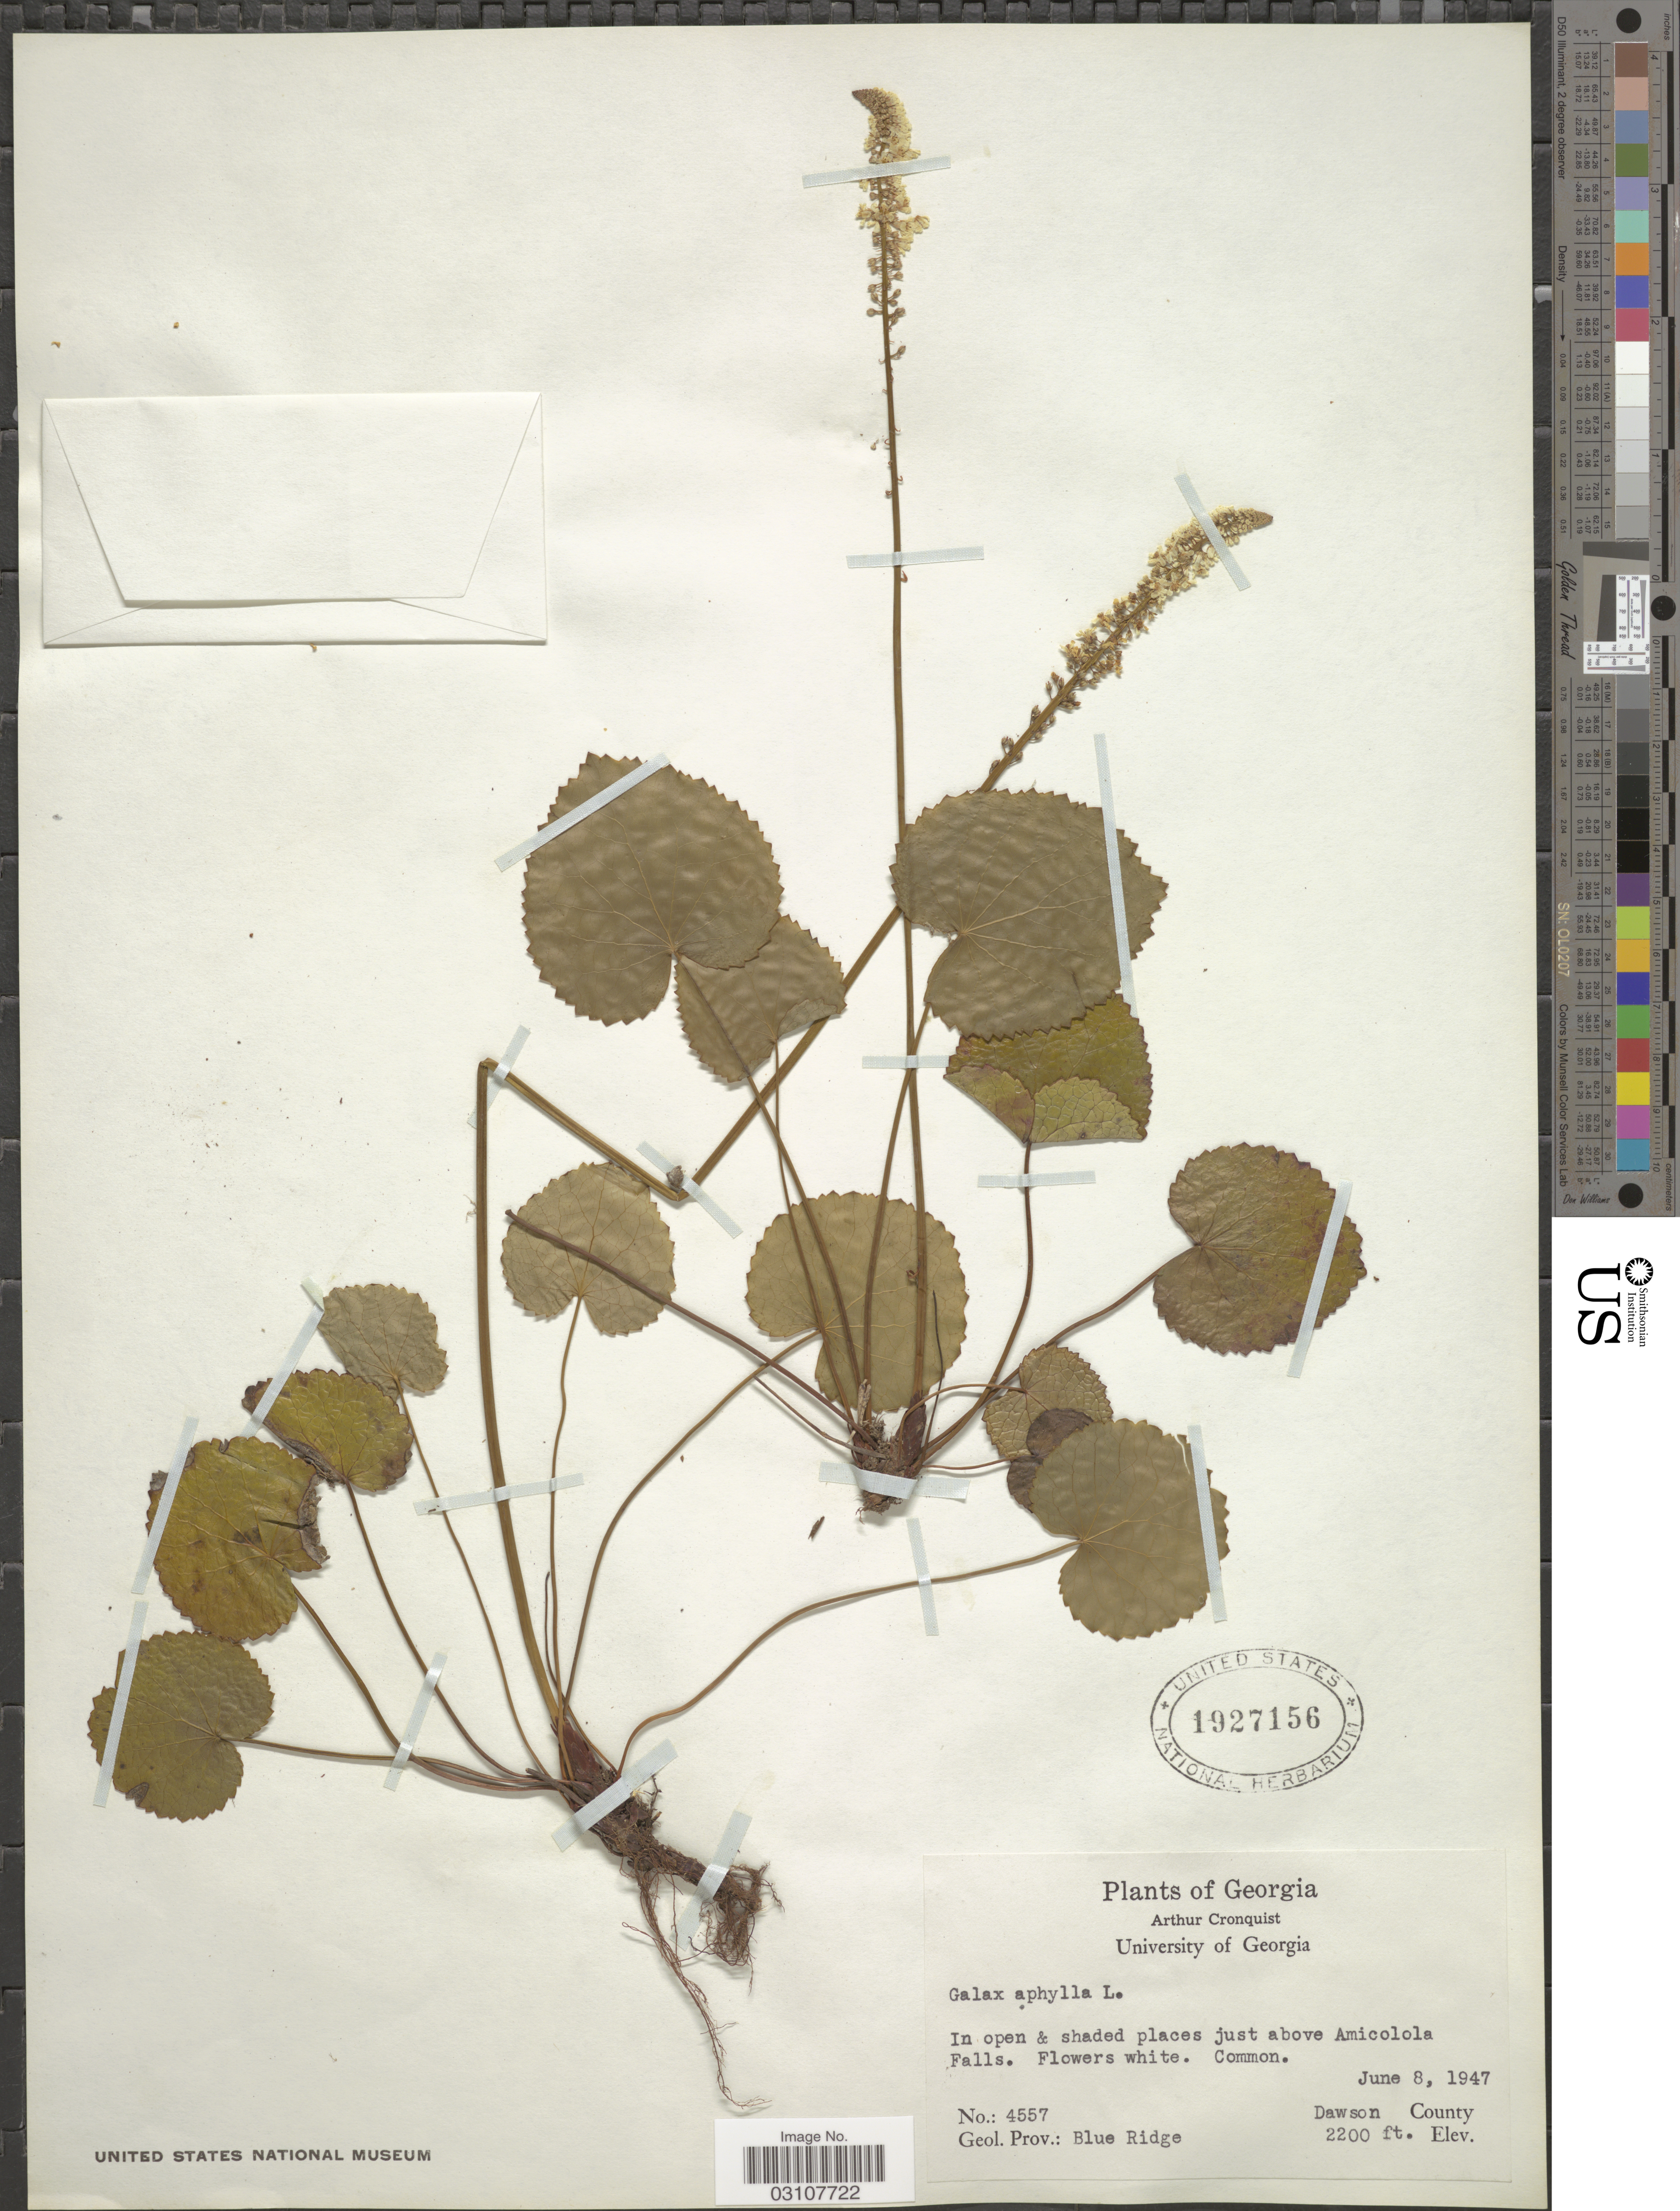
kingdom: Plantae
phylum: Tracheophyta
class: Magnoliopsida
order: Ericales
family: Diapensiaceae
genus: Galax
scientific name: Galax urceolata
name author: (Poir.) Brummitt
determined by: Gaynor, Michelle L., (FLAS), University of Florida (UNITED STATES)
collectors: A. J. Cronquist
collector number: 4557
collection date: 1947-06-08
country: United States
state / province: Georgia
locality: Just above Amicolola Falls. Dawson County. Geol. Prov.: Blue Ridge.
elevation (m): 671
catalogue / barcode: US 1927156